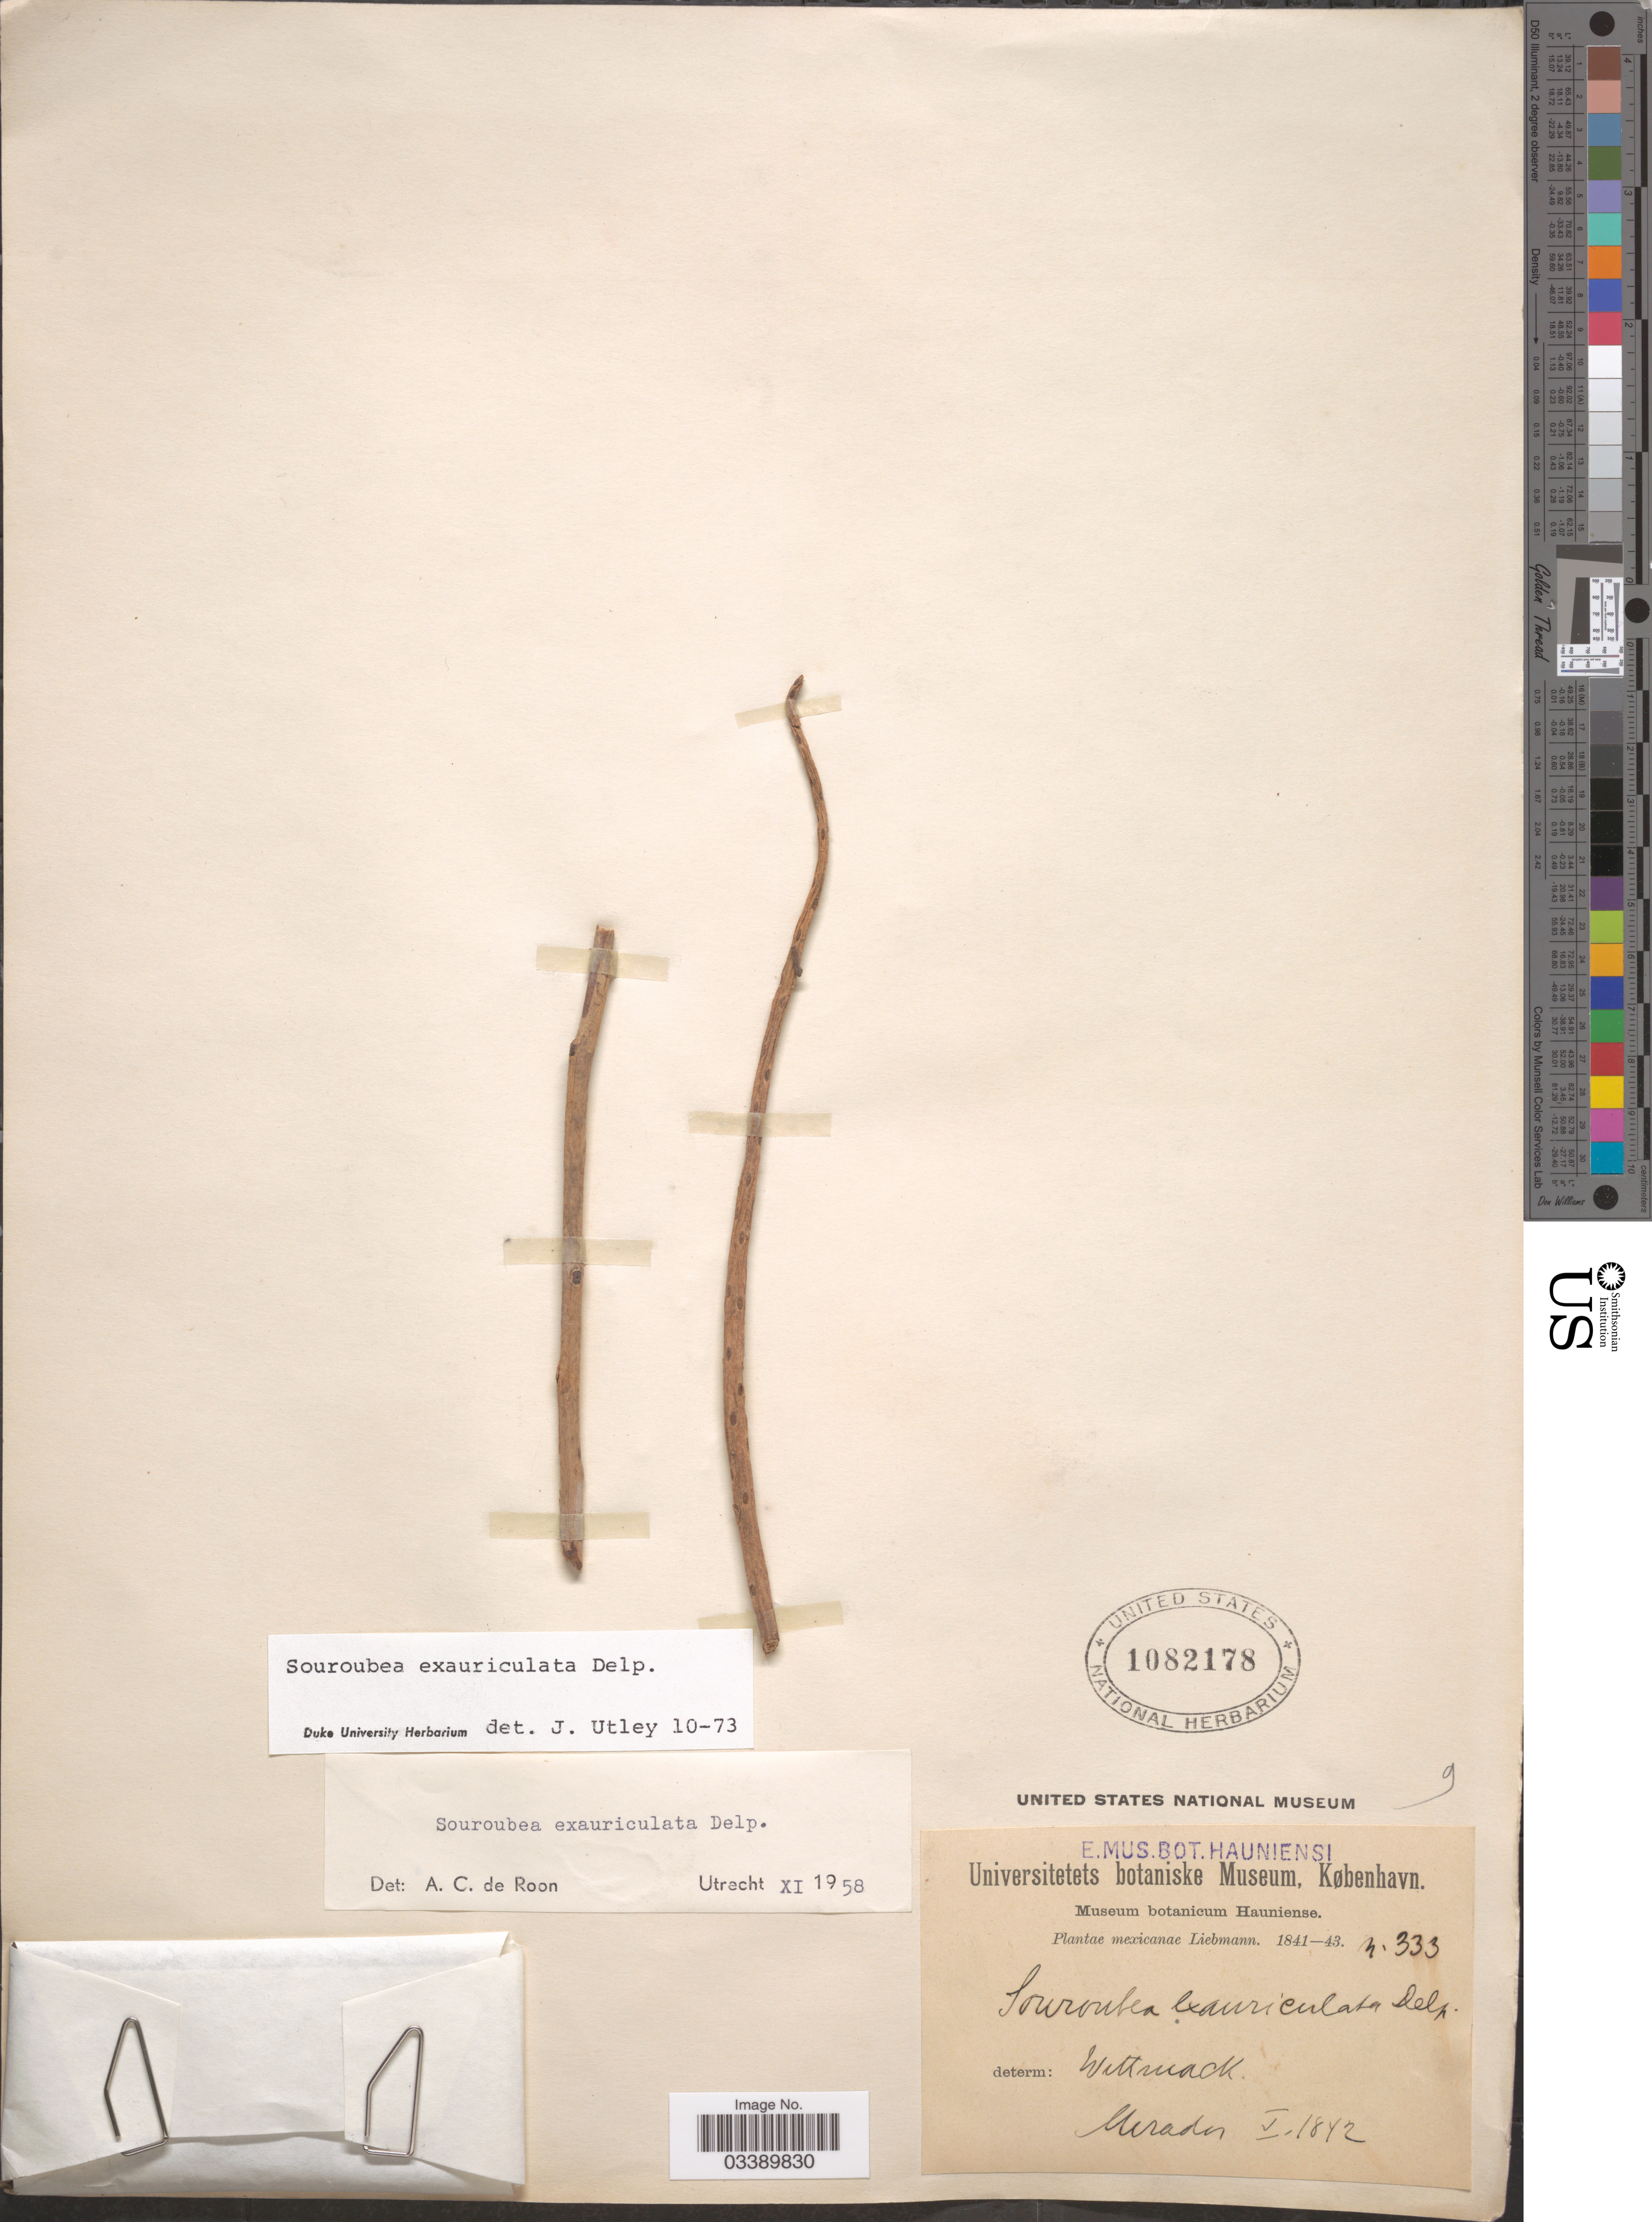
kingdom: Plantae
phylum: Tracheophyta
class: Magnoliopsida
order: Ericales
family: Marcgraviaceae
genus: Souroubea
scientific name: Souroubea exauriculata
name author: Delpino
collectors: Liebmann, --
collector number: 333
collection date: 1842-05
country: Mexico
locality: Mirador.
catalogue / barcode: US 1082178